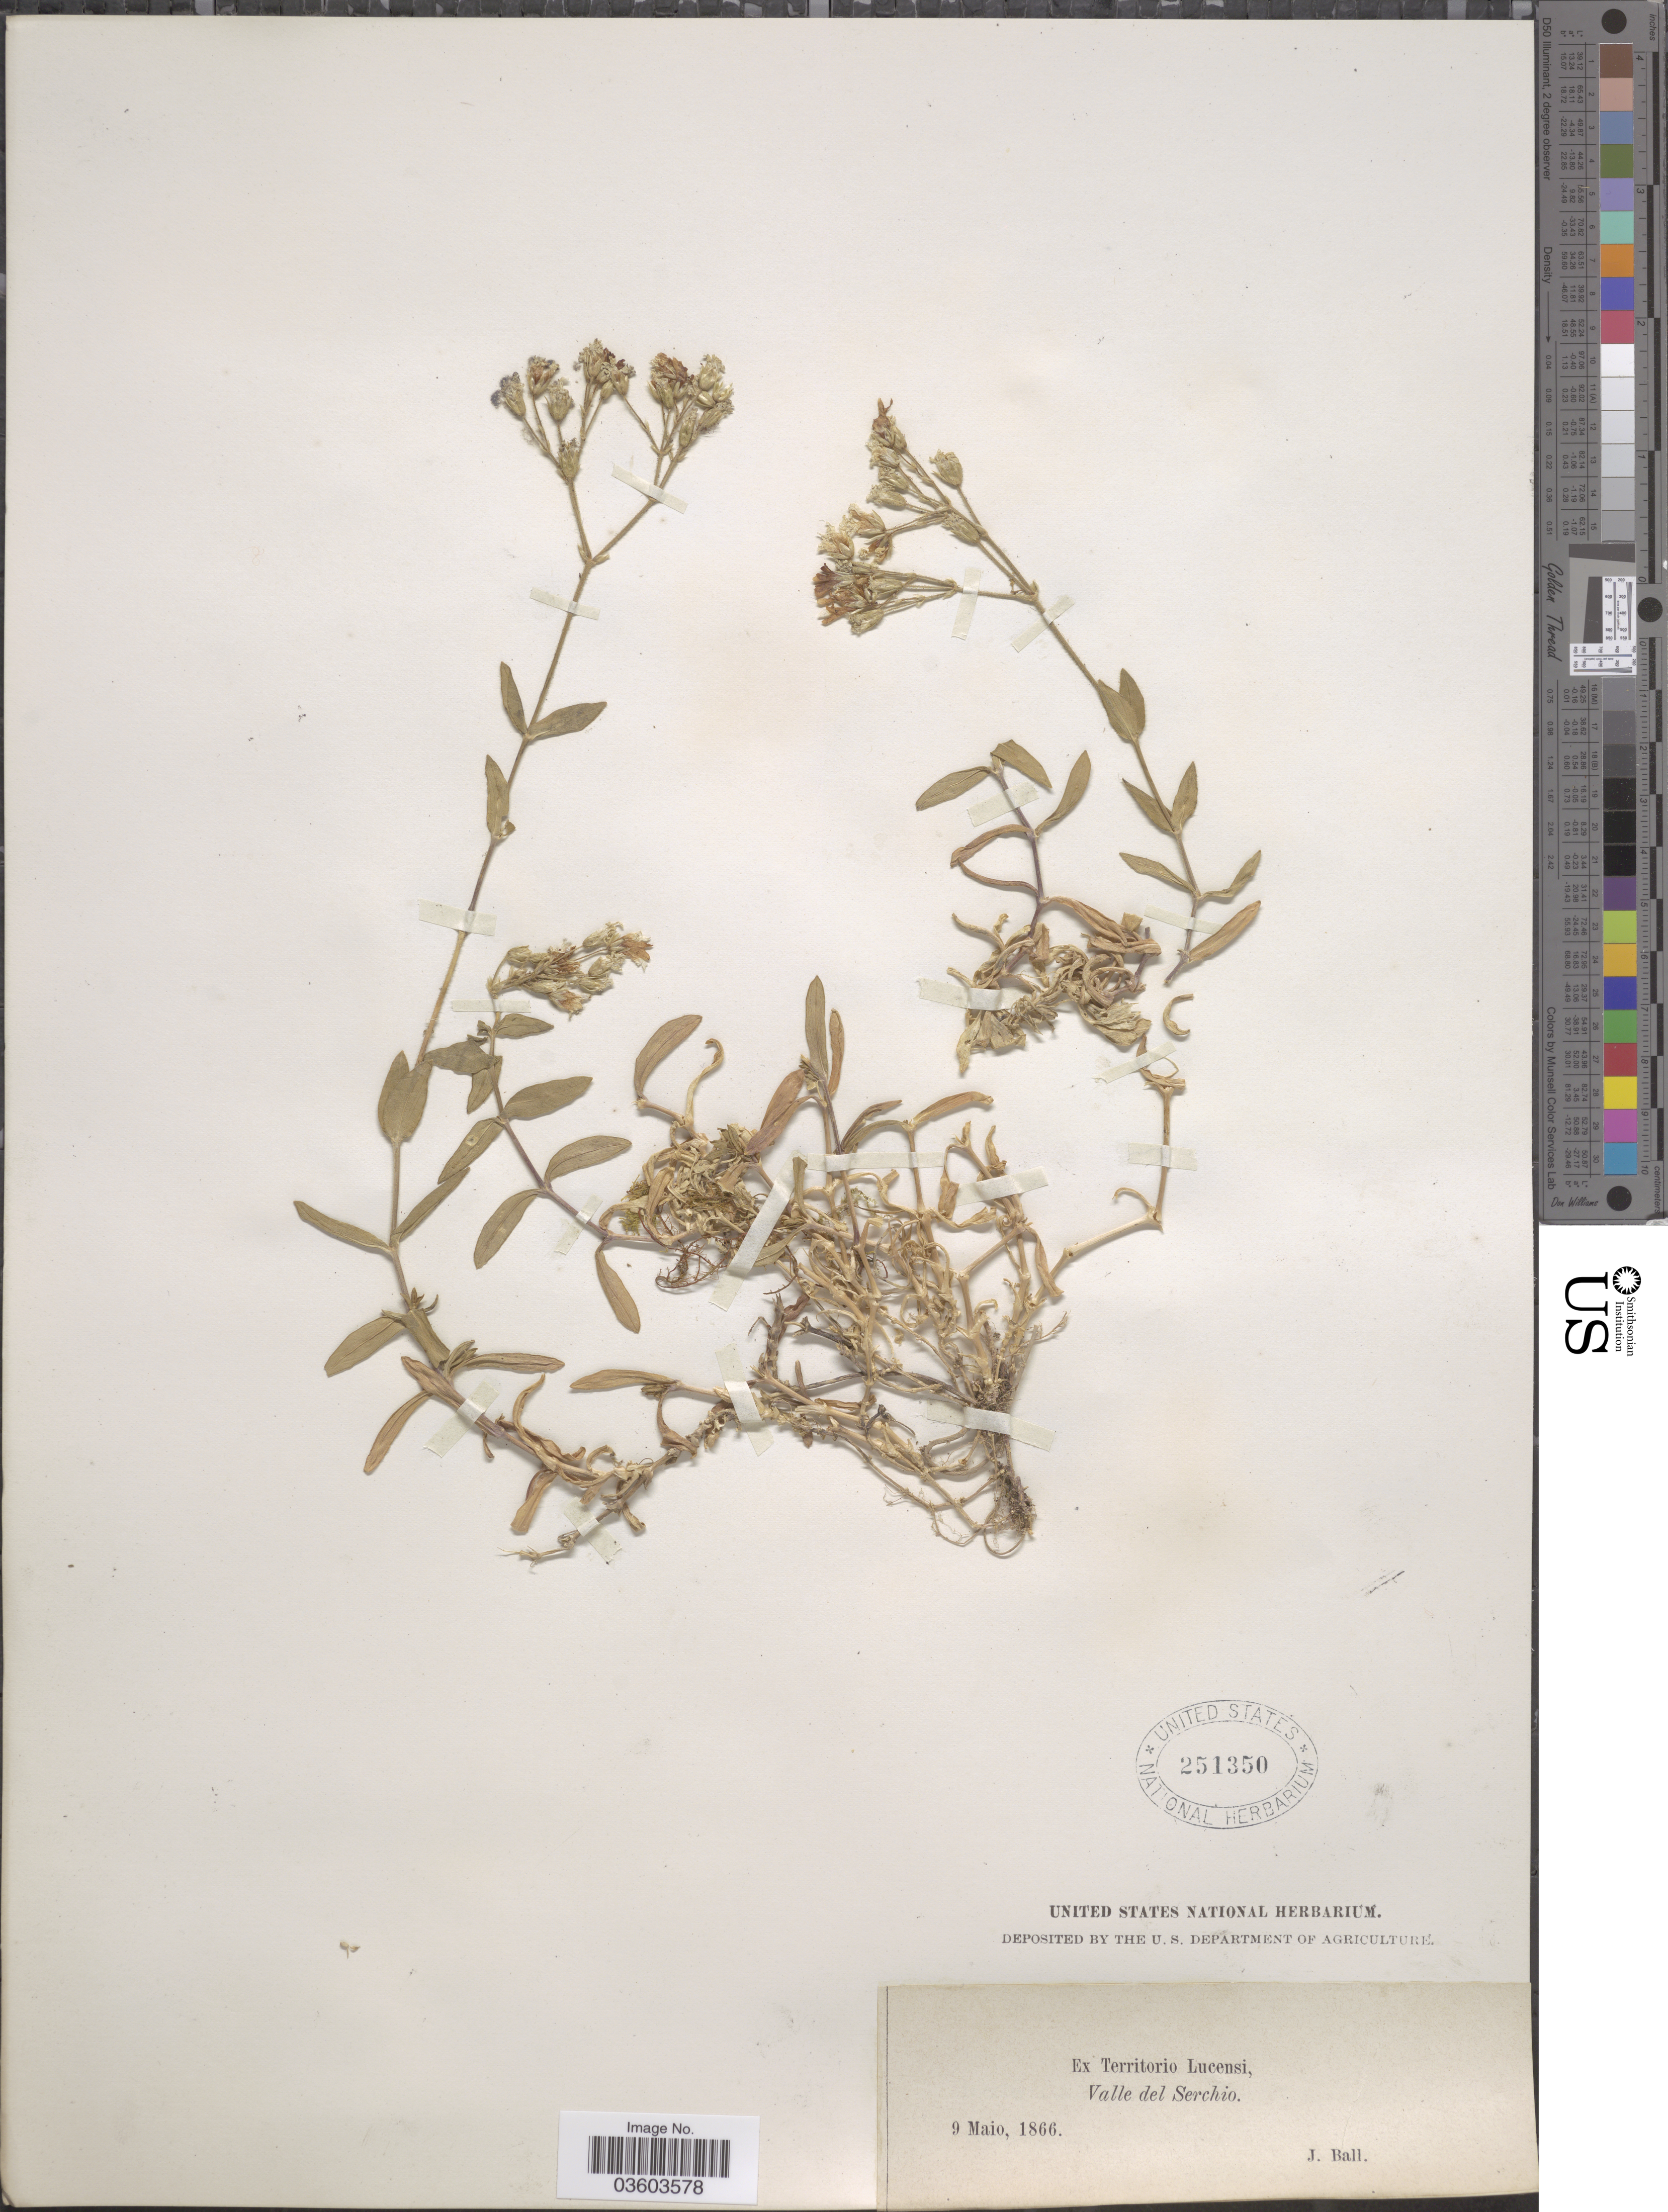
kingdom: Plantae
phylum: Tracheophyta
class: Magnoliopsida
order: Caryophyllales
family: Caryophyllaceae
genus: Cerastium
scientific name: Cerastium sp.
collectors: J. Ball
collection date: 1866-05-09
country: Italy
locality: Ex Territorio Lucensi, Valle del Serchio.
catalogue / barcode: US 251350